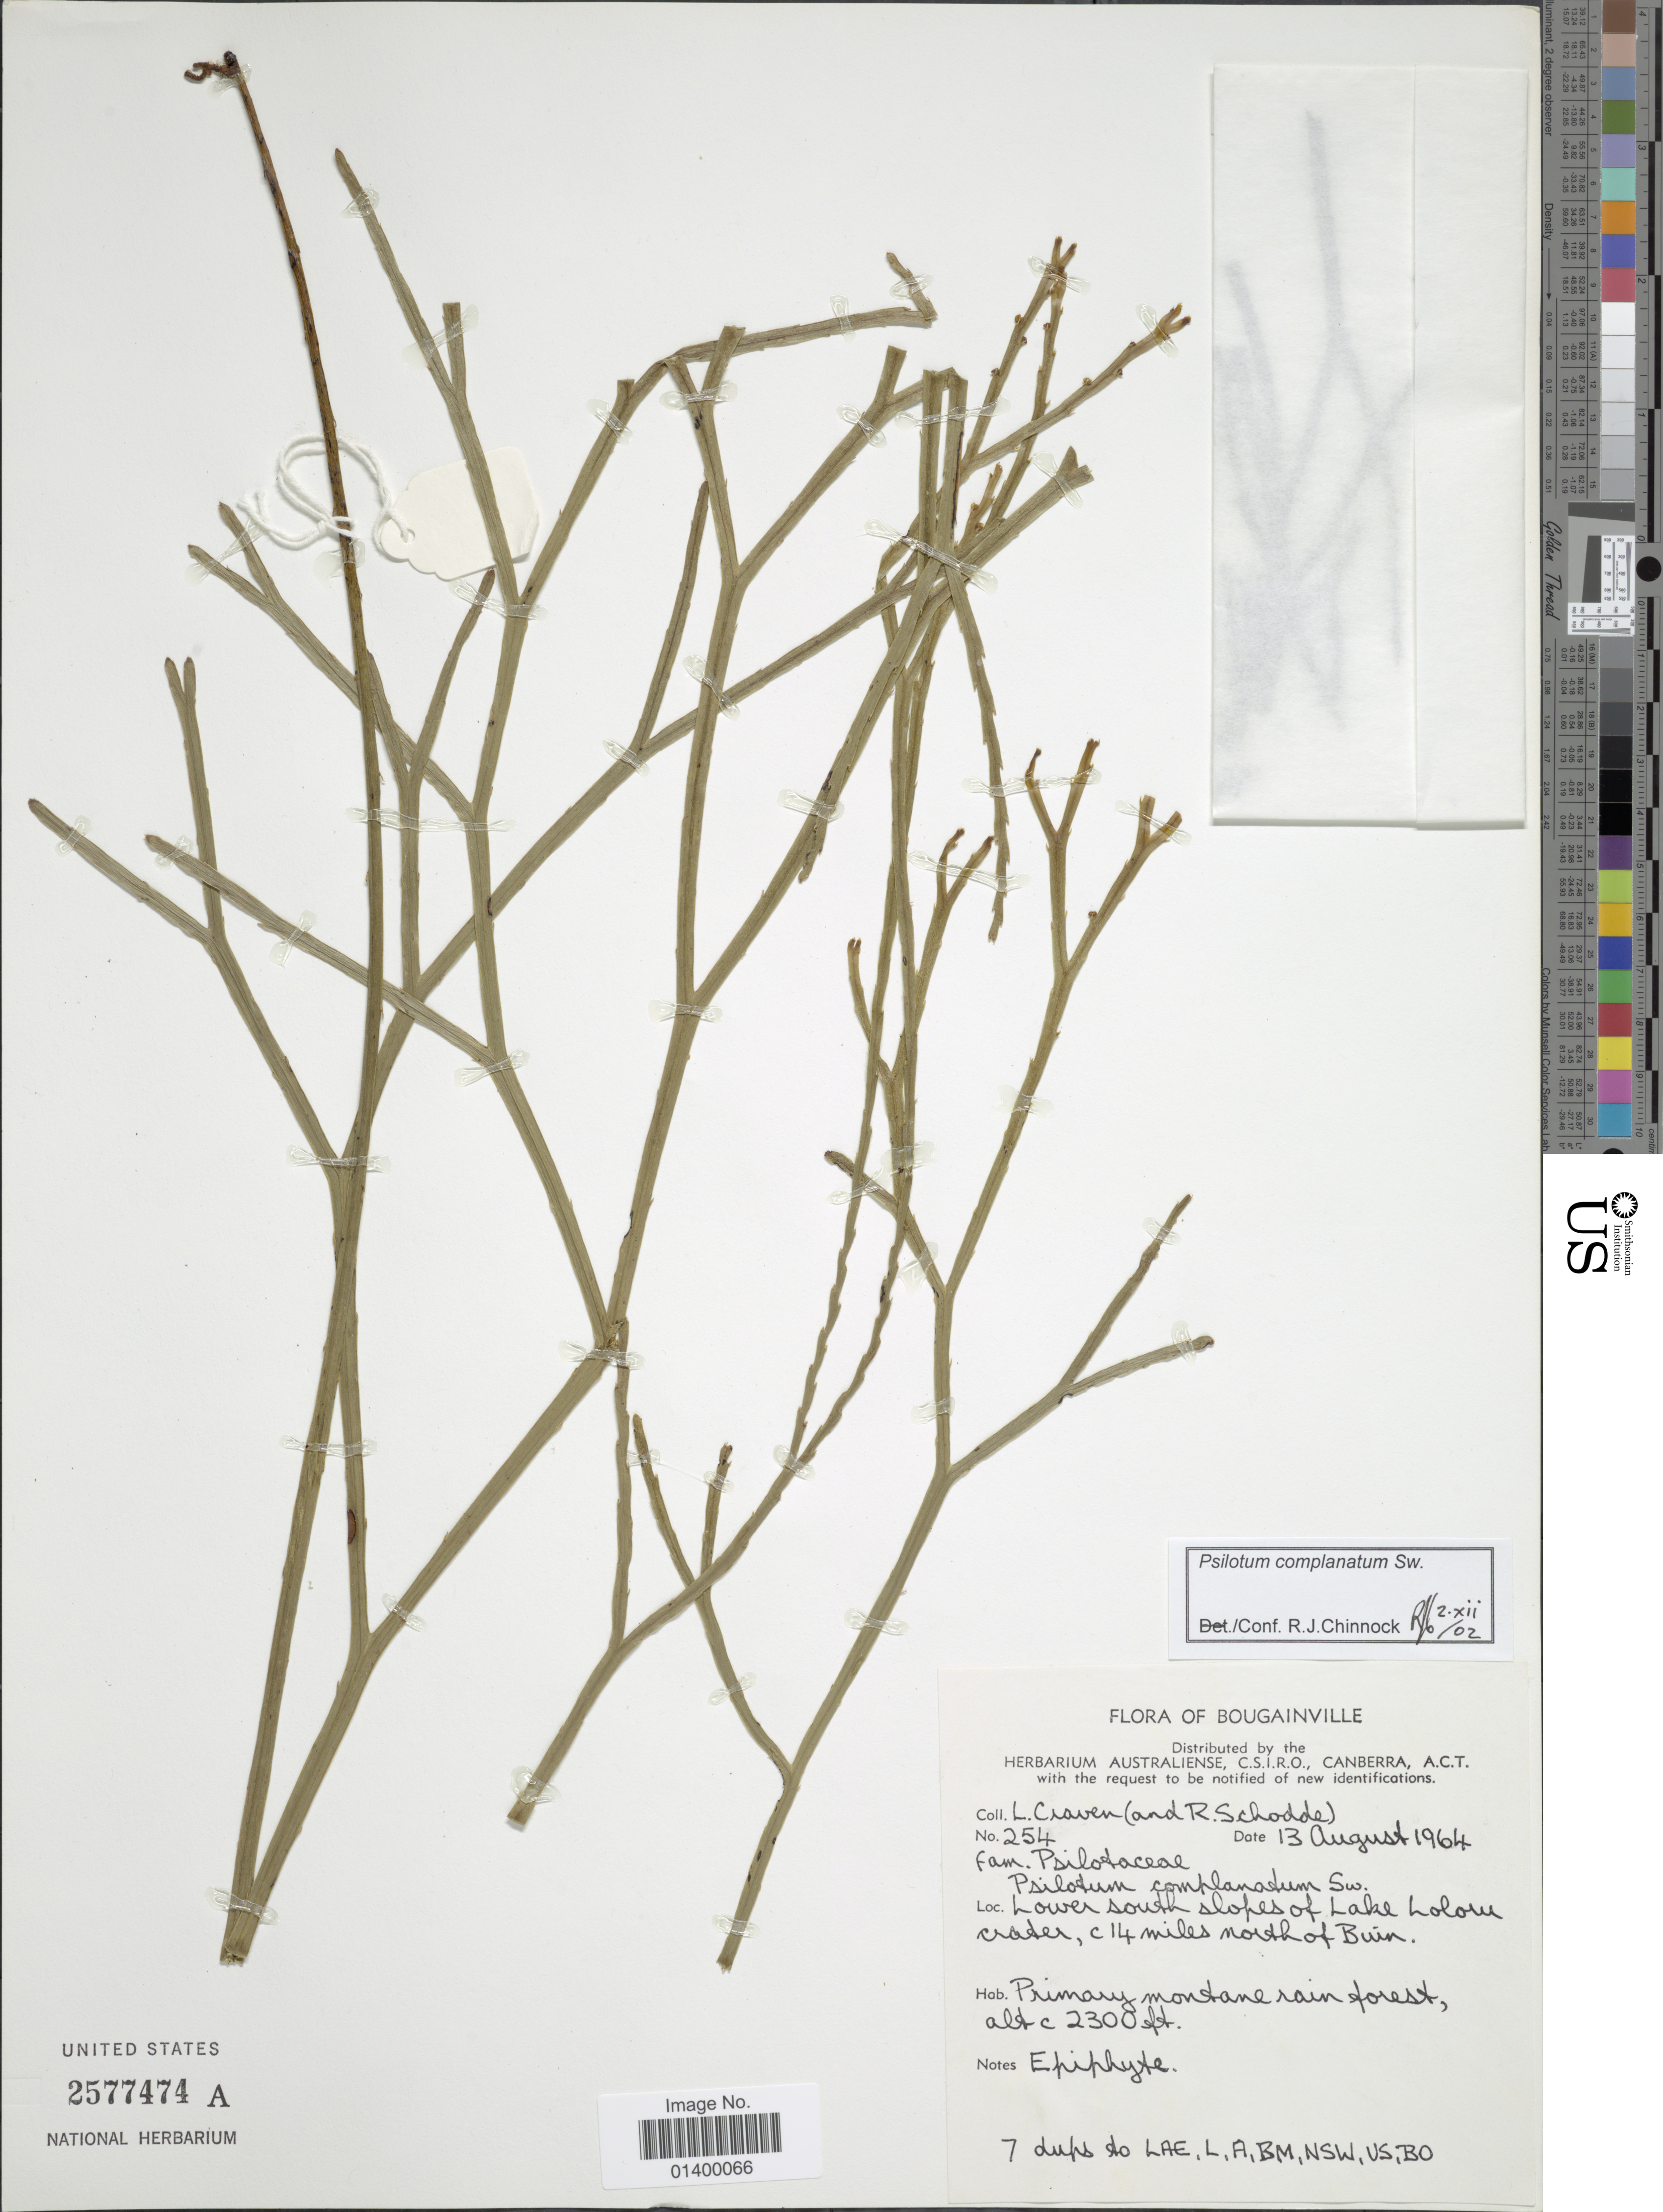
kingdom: Plantae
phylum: Tracheophyta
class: Polypodiopsida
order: Psilotales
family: Psilotaceae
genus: Psilotum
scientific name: Psilotum complanatum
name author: Sw.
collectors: L. Craven & R. Schodde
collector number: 254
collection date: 1964-08-13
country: Papua New Guinea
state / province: Bougainville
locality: Lower south slopes of Lake Loloru crater, c 14 miles north of Buin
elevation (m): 701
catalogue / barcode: US 2577474A